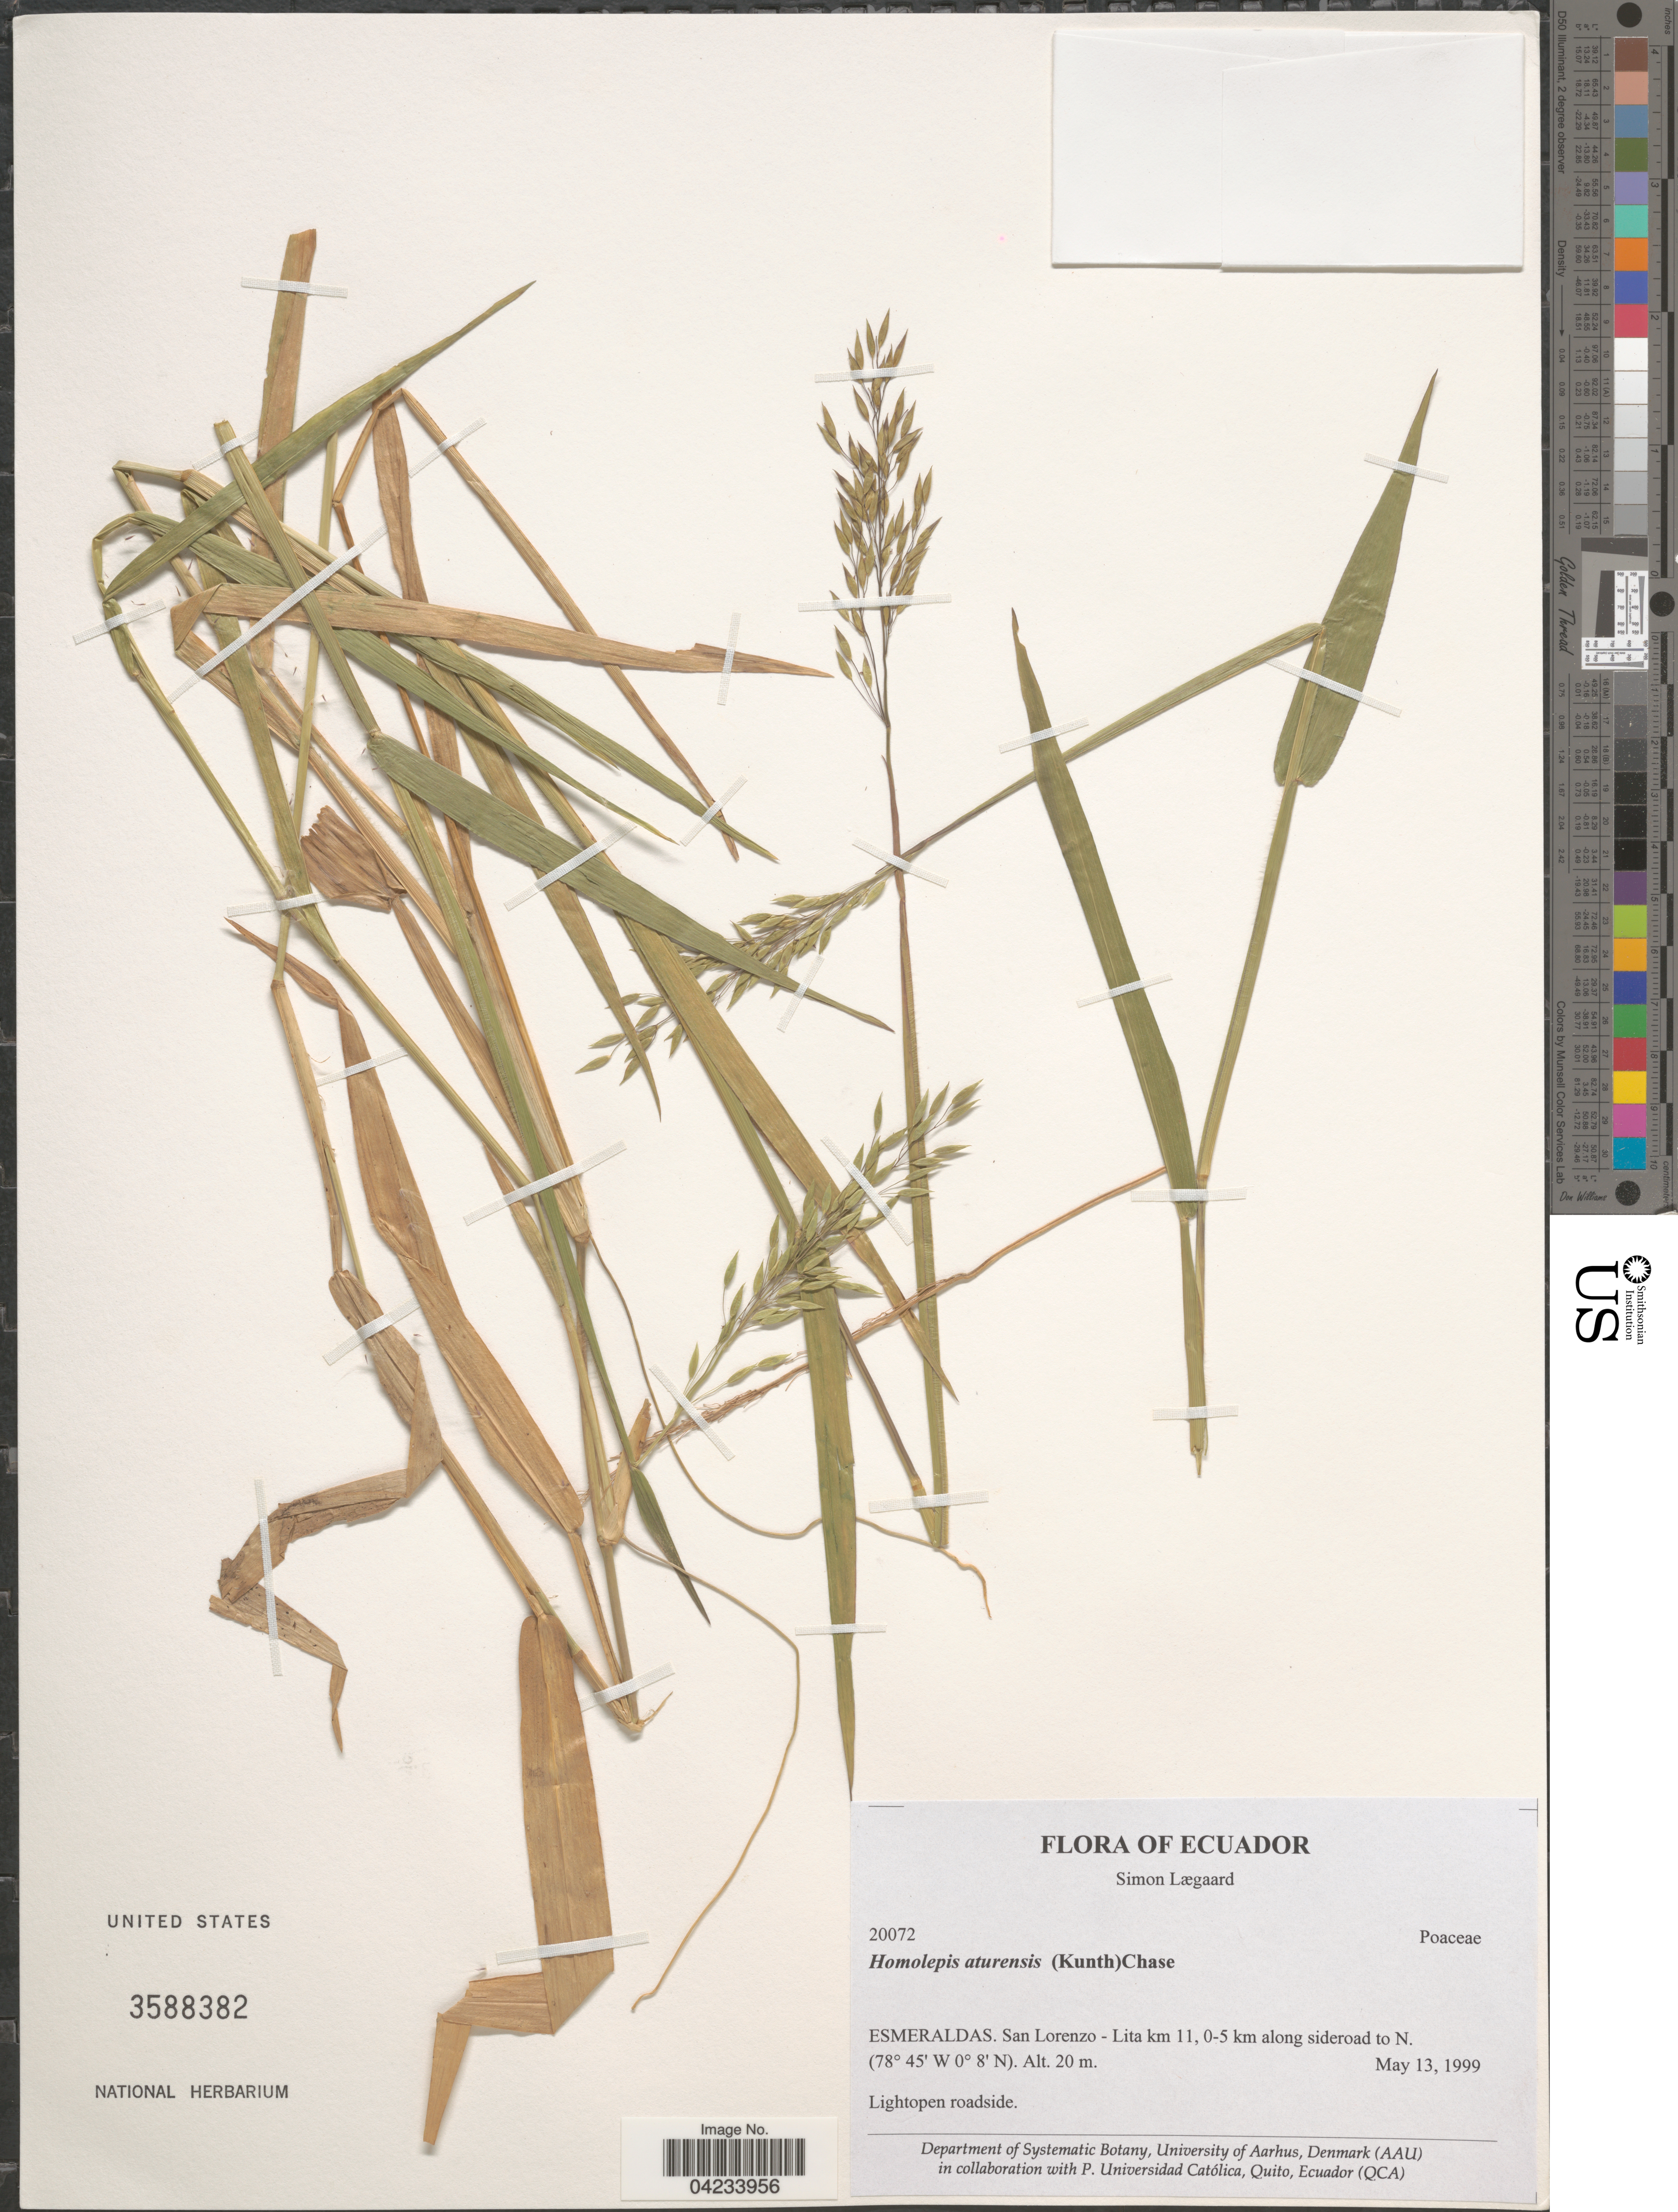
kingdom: Plantae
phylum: Tracheophyta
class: Liliopsida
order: Poales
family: Poaceae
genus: Homolepis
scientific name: Homolepis aturensis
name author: (Kunth) Chase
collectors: S. Lægaard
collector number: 20072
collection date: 1999-05-13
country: Ecuador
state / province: Esmeraldas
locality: San Lorenzo - Lita km 11, 0-5 km along sideroad to N.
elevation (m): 20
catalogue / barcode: US 3588382